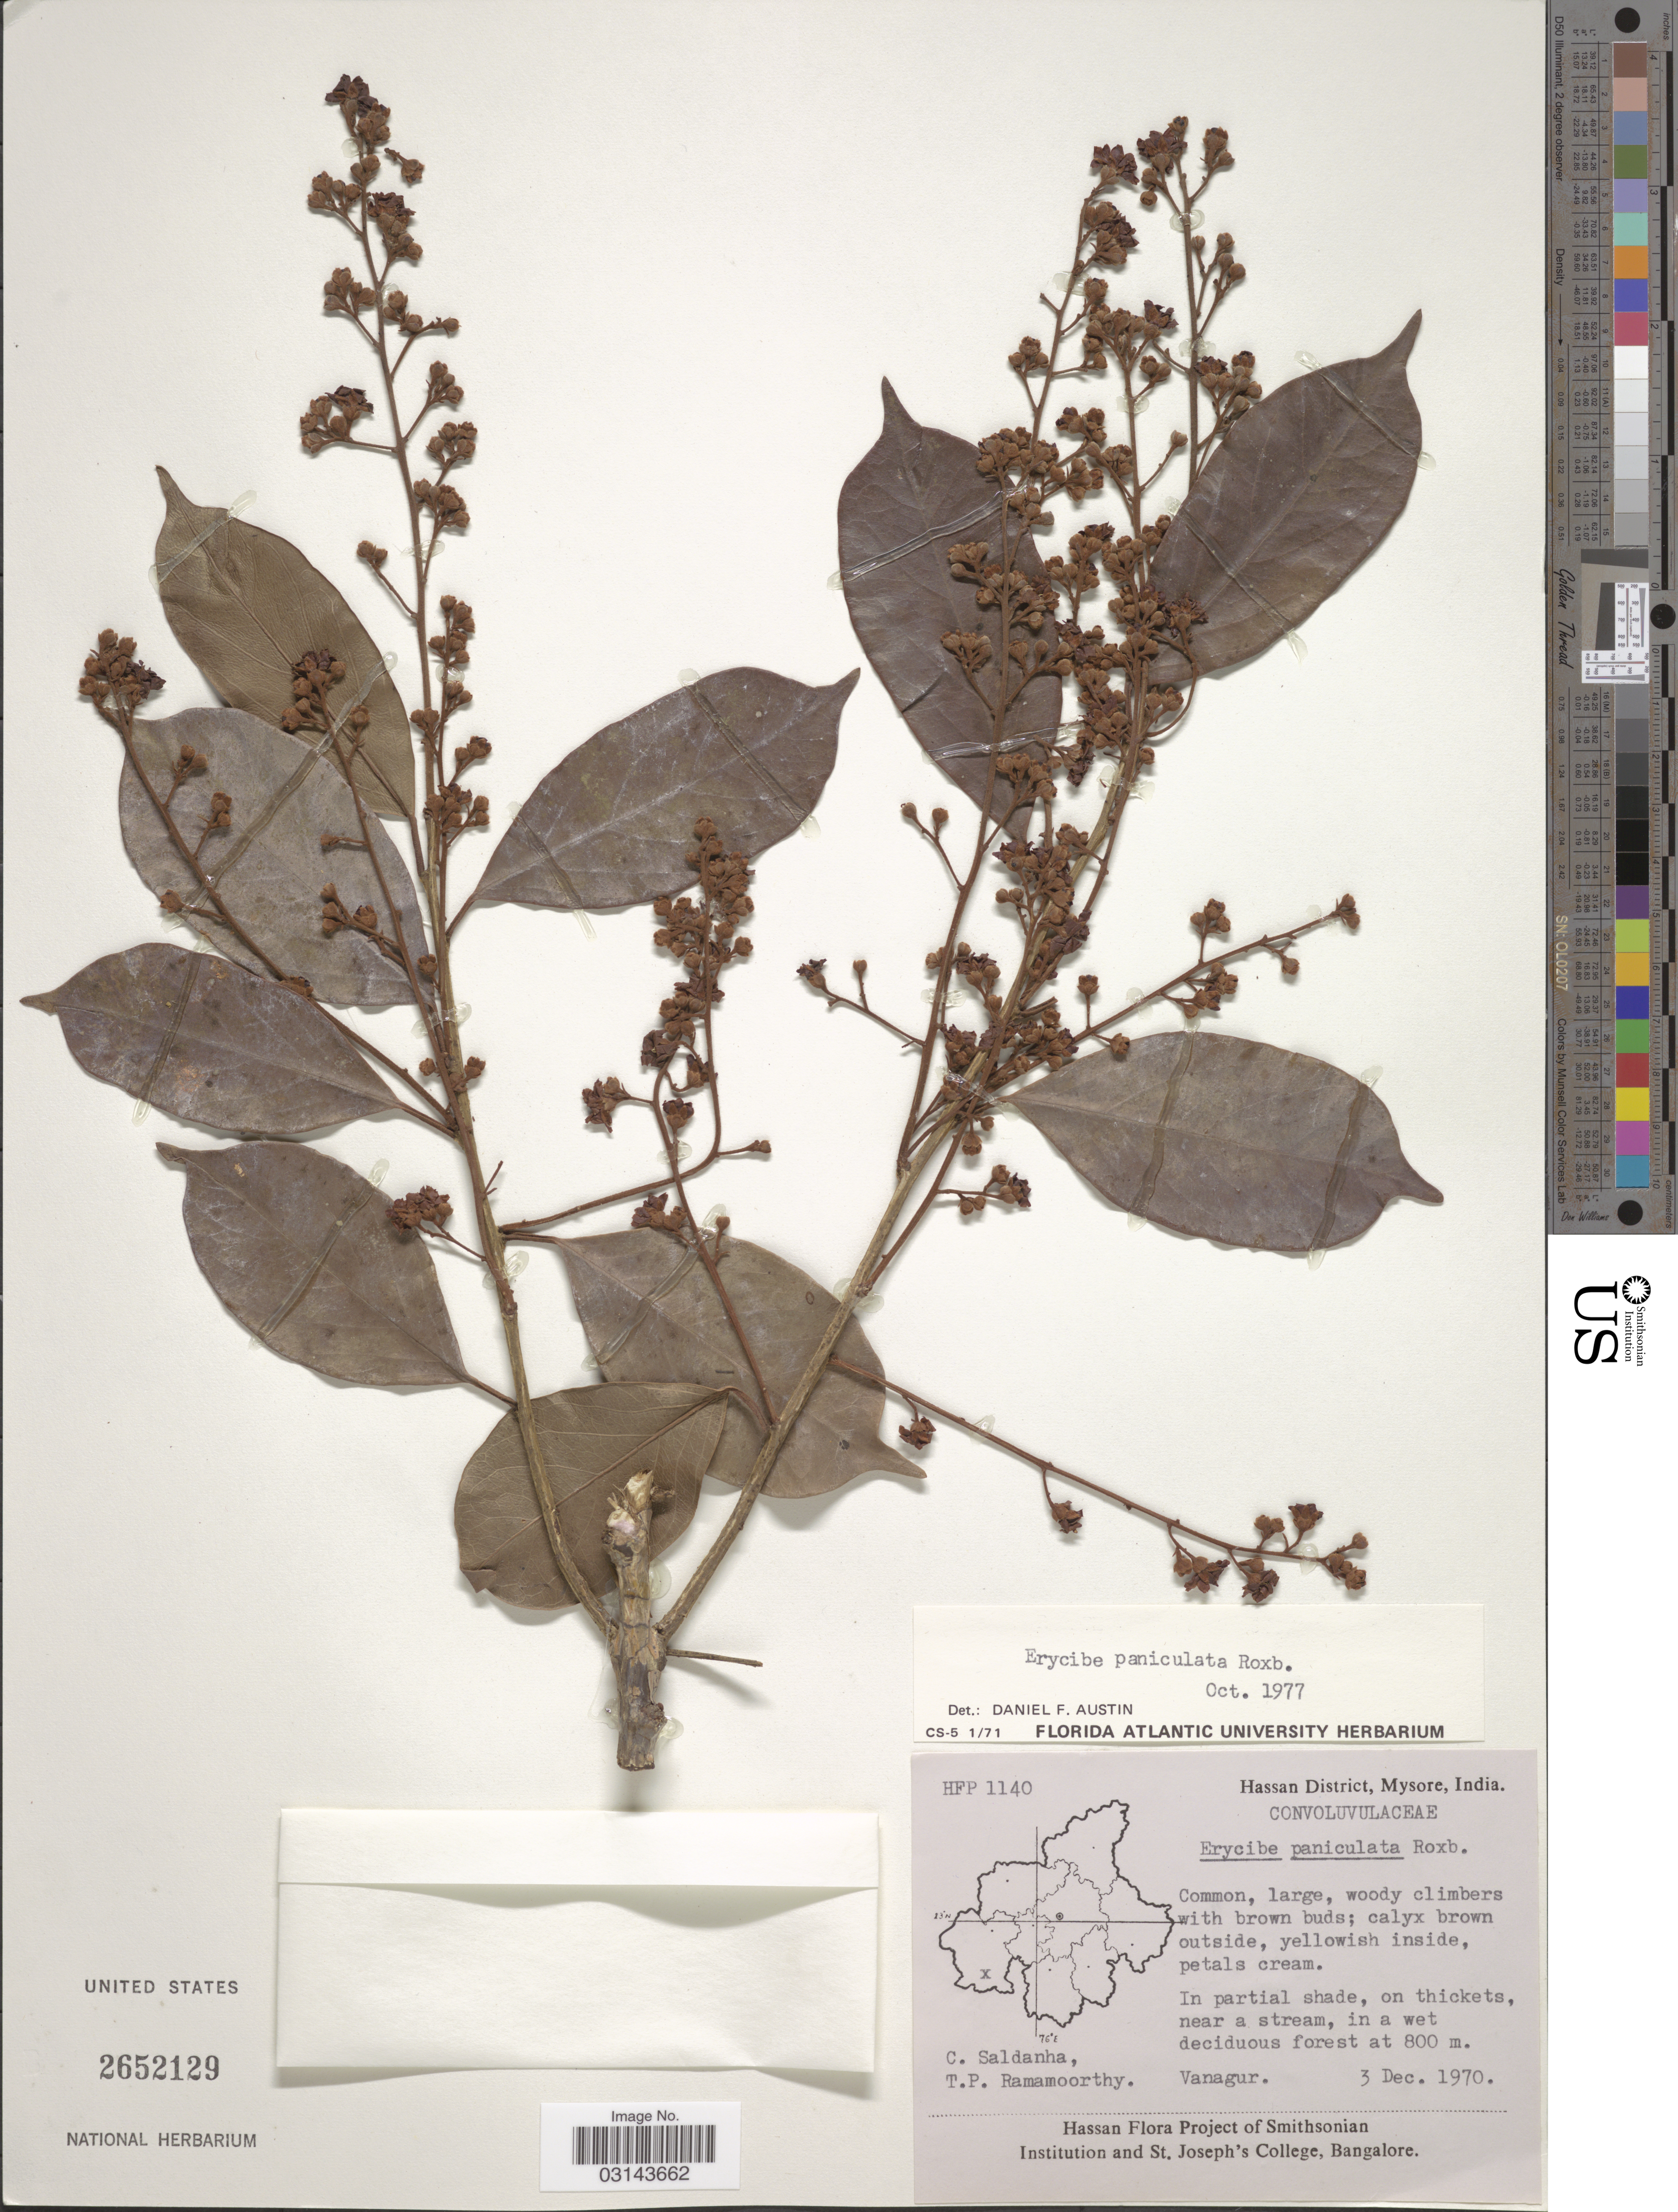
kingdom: Plantae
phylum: Tracheophyta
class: Magnoliopsida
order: Solanales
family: Convolvulaceae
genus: Erycibe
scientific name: Erycibe paniculata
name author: Roxb.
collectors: C. Saldanha & T. P. Ramamoorthy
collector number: HFP 1140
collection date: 1970-12-03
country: India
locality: Hassan District, Mysore. Vanagur.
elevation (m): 800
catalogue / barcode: US 2652129